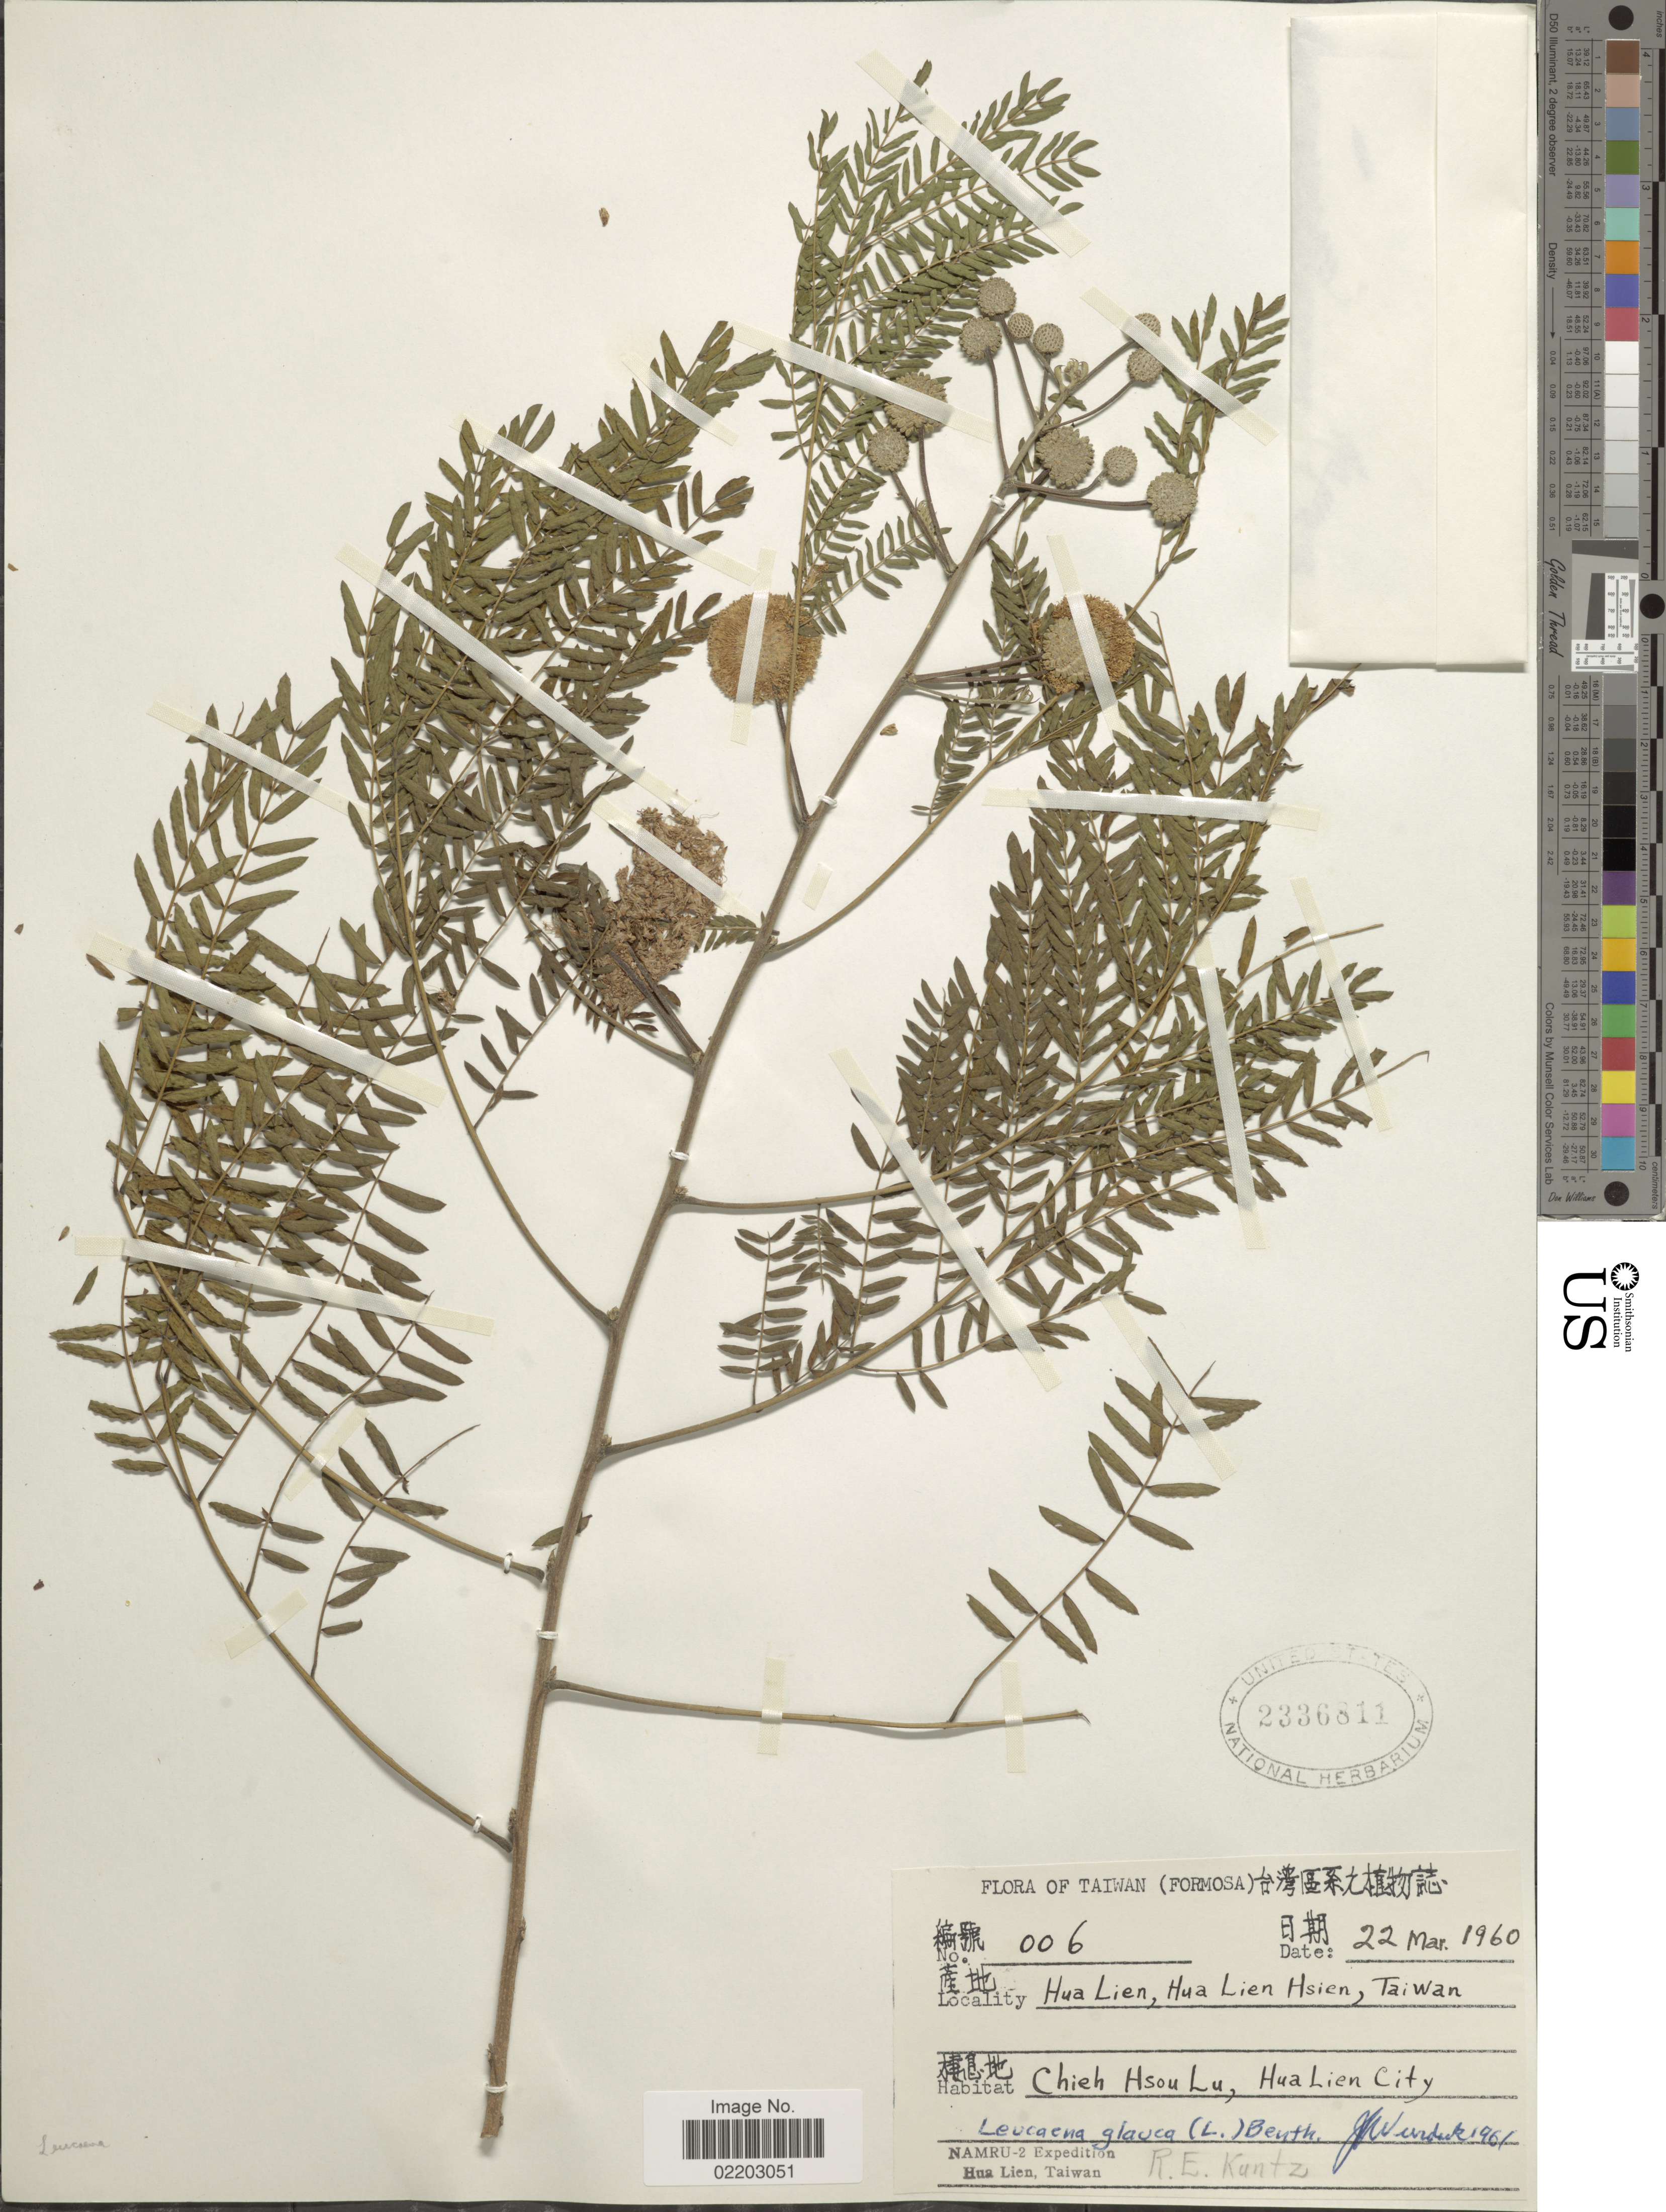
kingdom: Plantae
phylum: Tracheophyta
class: Magnoliopsida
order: Fabales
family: Fabaceae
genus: Leucaena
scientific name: Leucaena leucocephala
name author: (Lam.) de Wit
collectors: R. E. Kuntz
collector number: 006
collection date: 1960-03-22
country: Taiwan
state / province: Hualien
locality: Chieh Hsou Lu, Hualien City.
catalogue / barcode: US 2336811